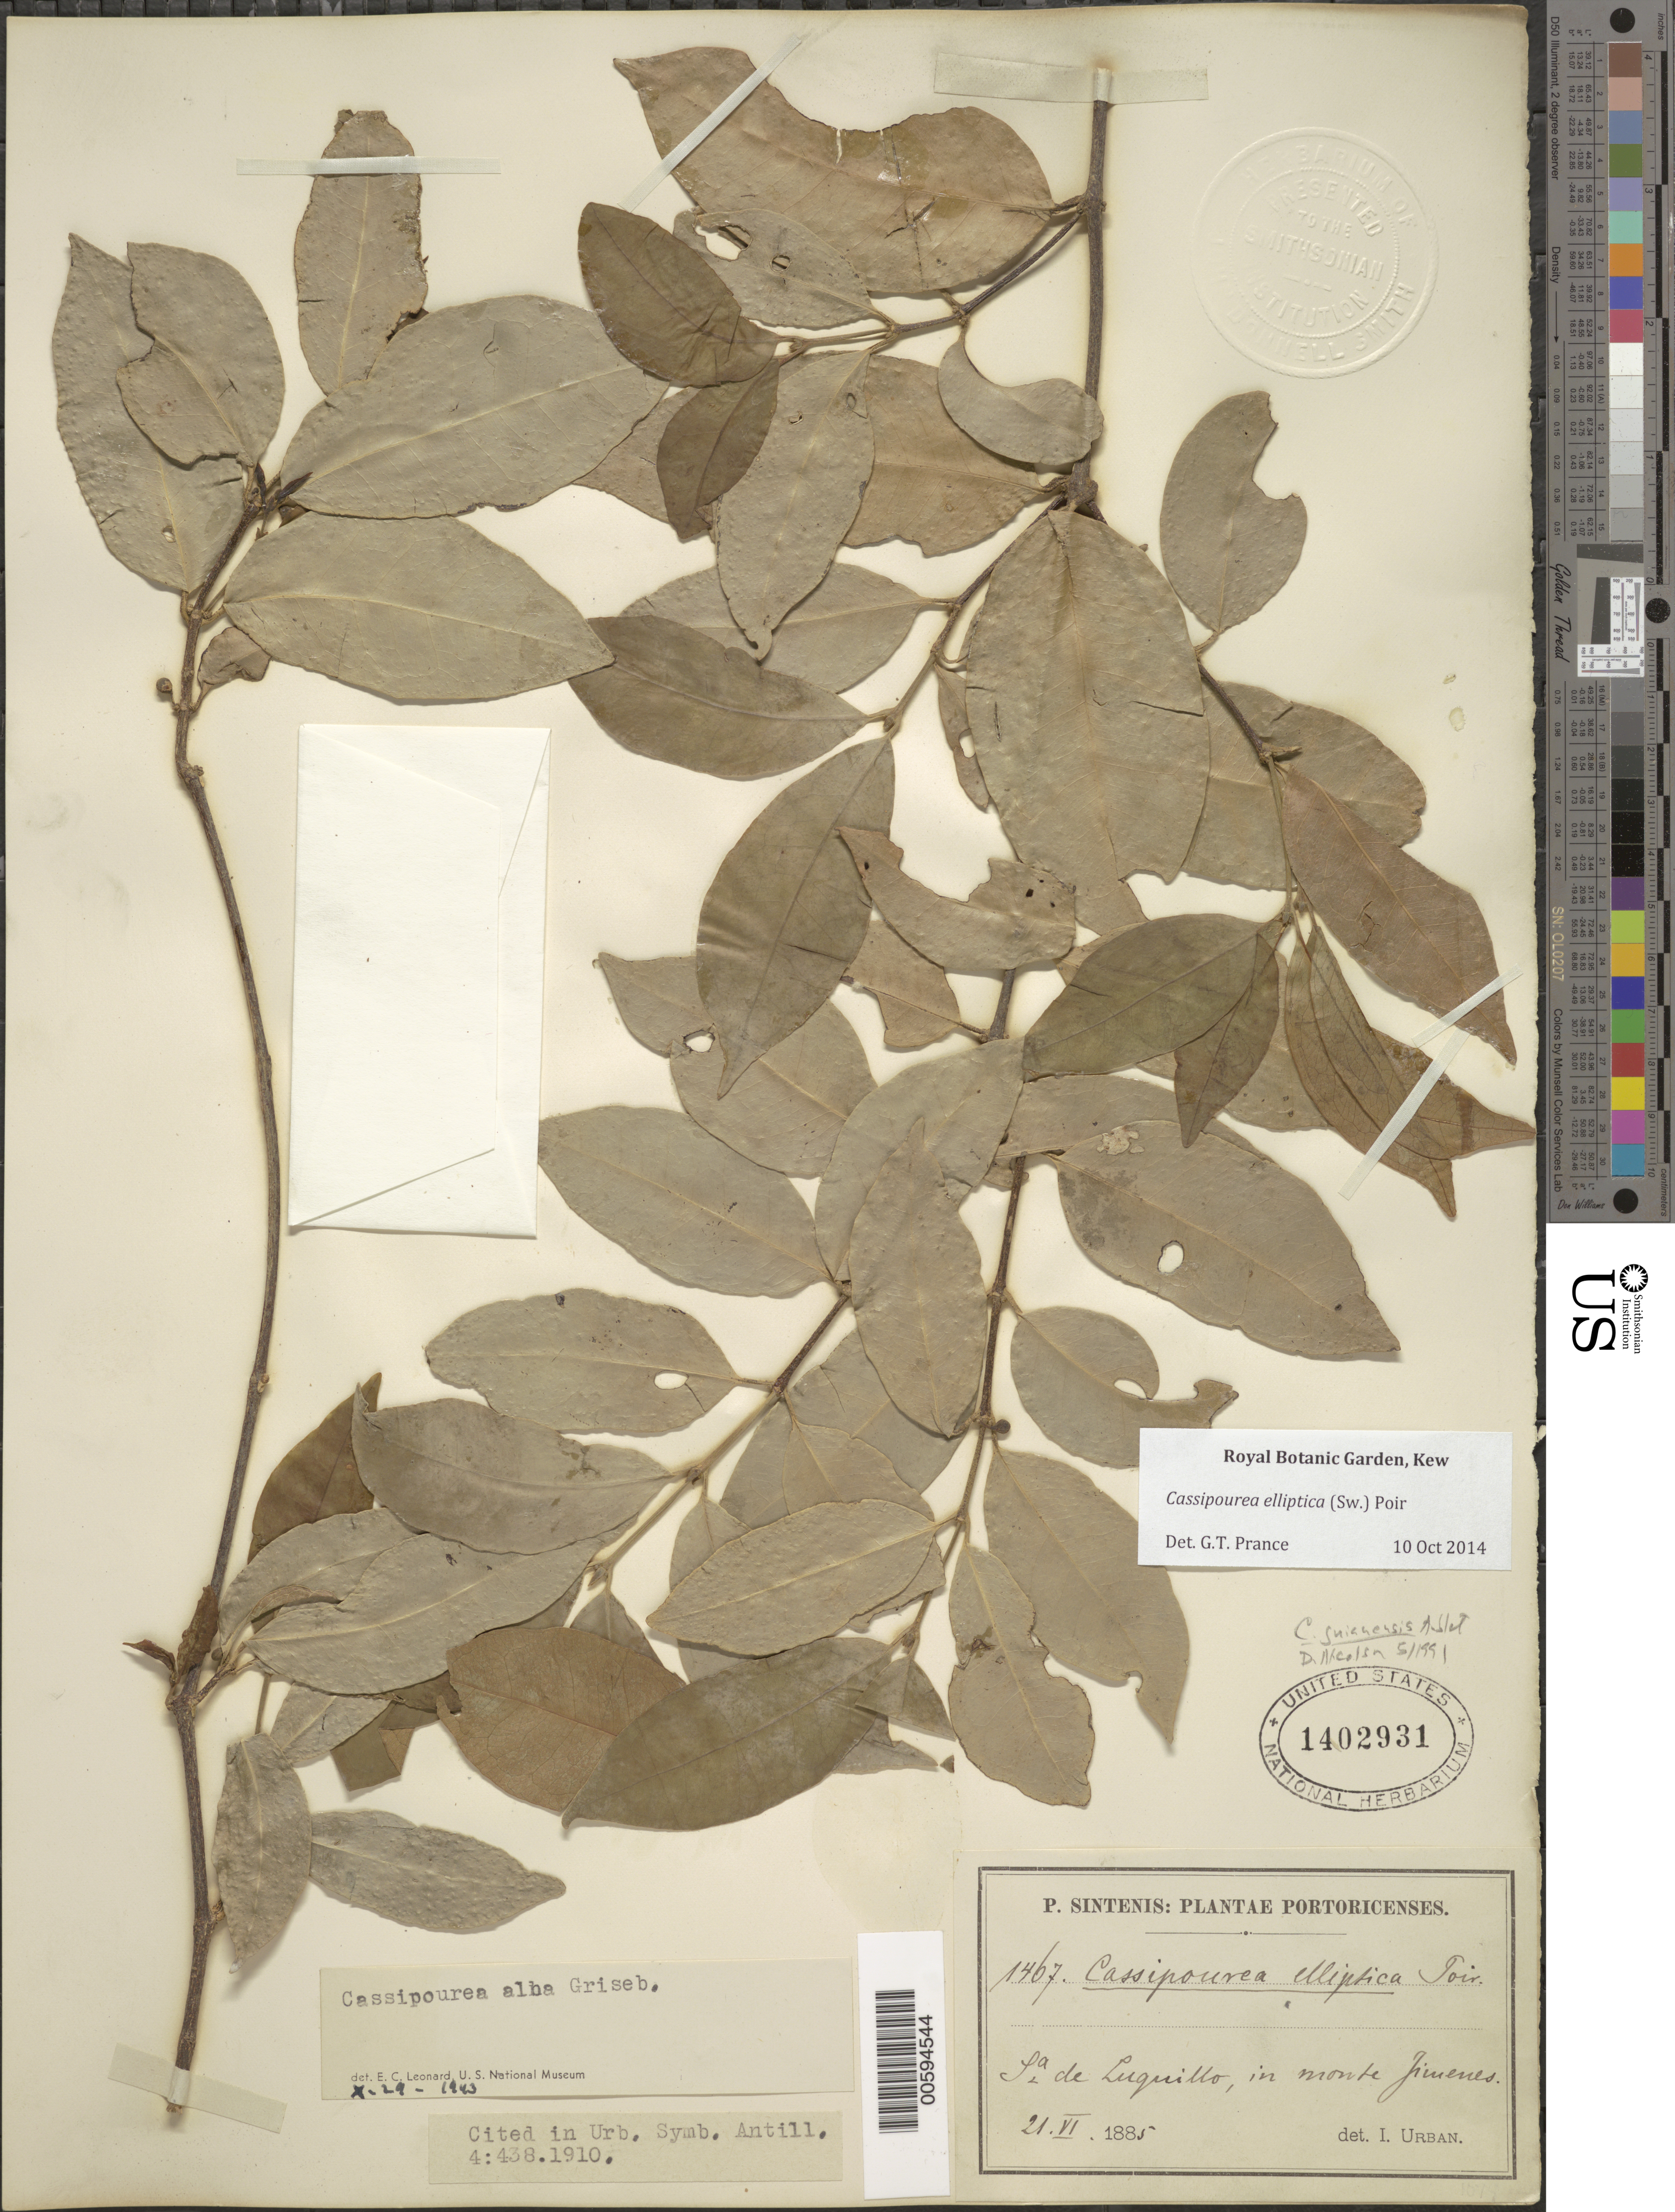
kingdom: Plantae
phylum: Tracheophyta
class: Magnoliopsida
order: Malpighiales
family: Rhizophoraceae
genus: Cassipourea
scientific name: Cassipourea elliptica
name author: (Sw.) Poir.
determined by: Prance, G. T.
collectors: P. Sintenis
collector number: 1467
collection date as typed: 21 Jun 1885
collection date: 1885-06-21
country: Puerto Rico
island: Greater Antilles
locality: Sierra de Luquillo, in monte Jimenes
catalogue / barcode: US 1402931